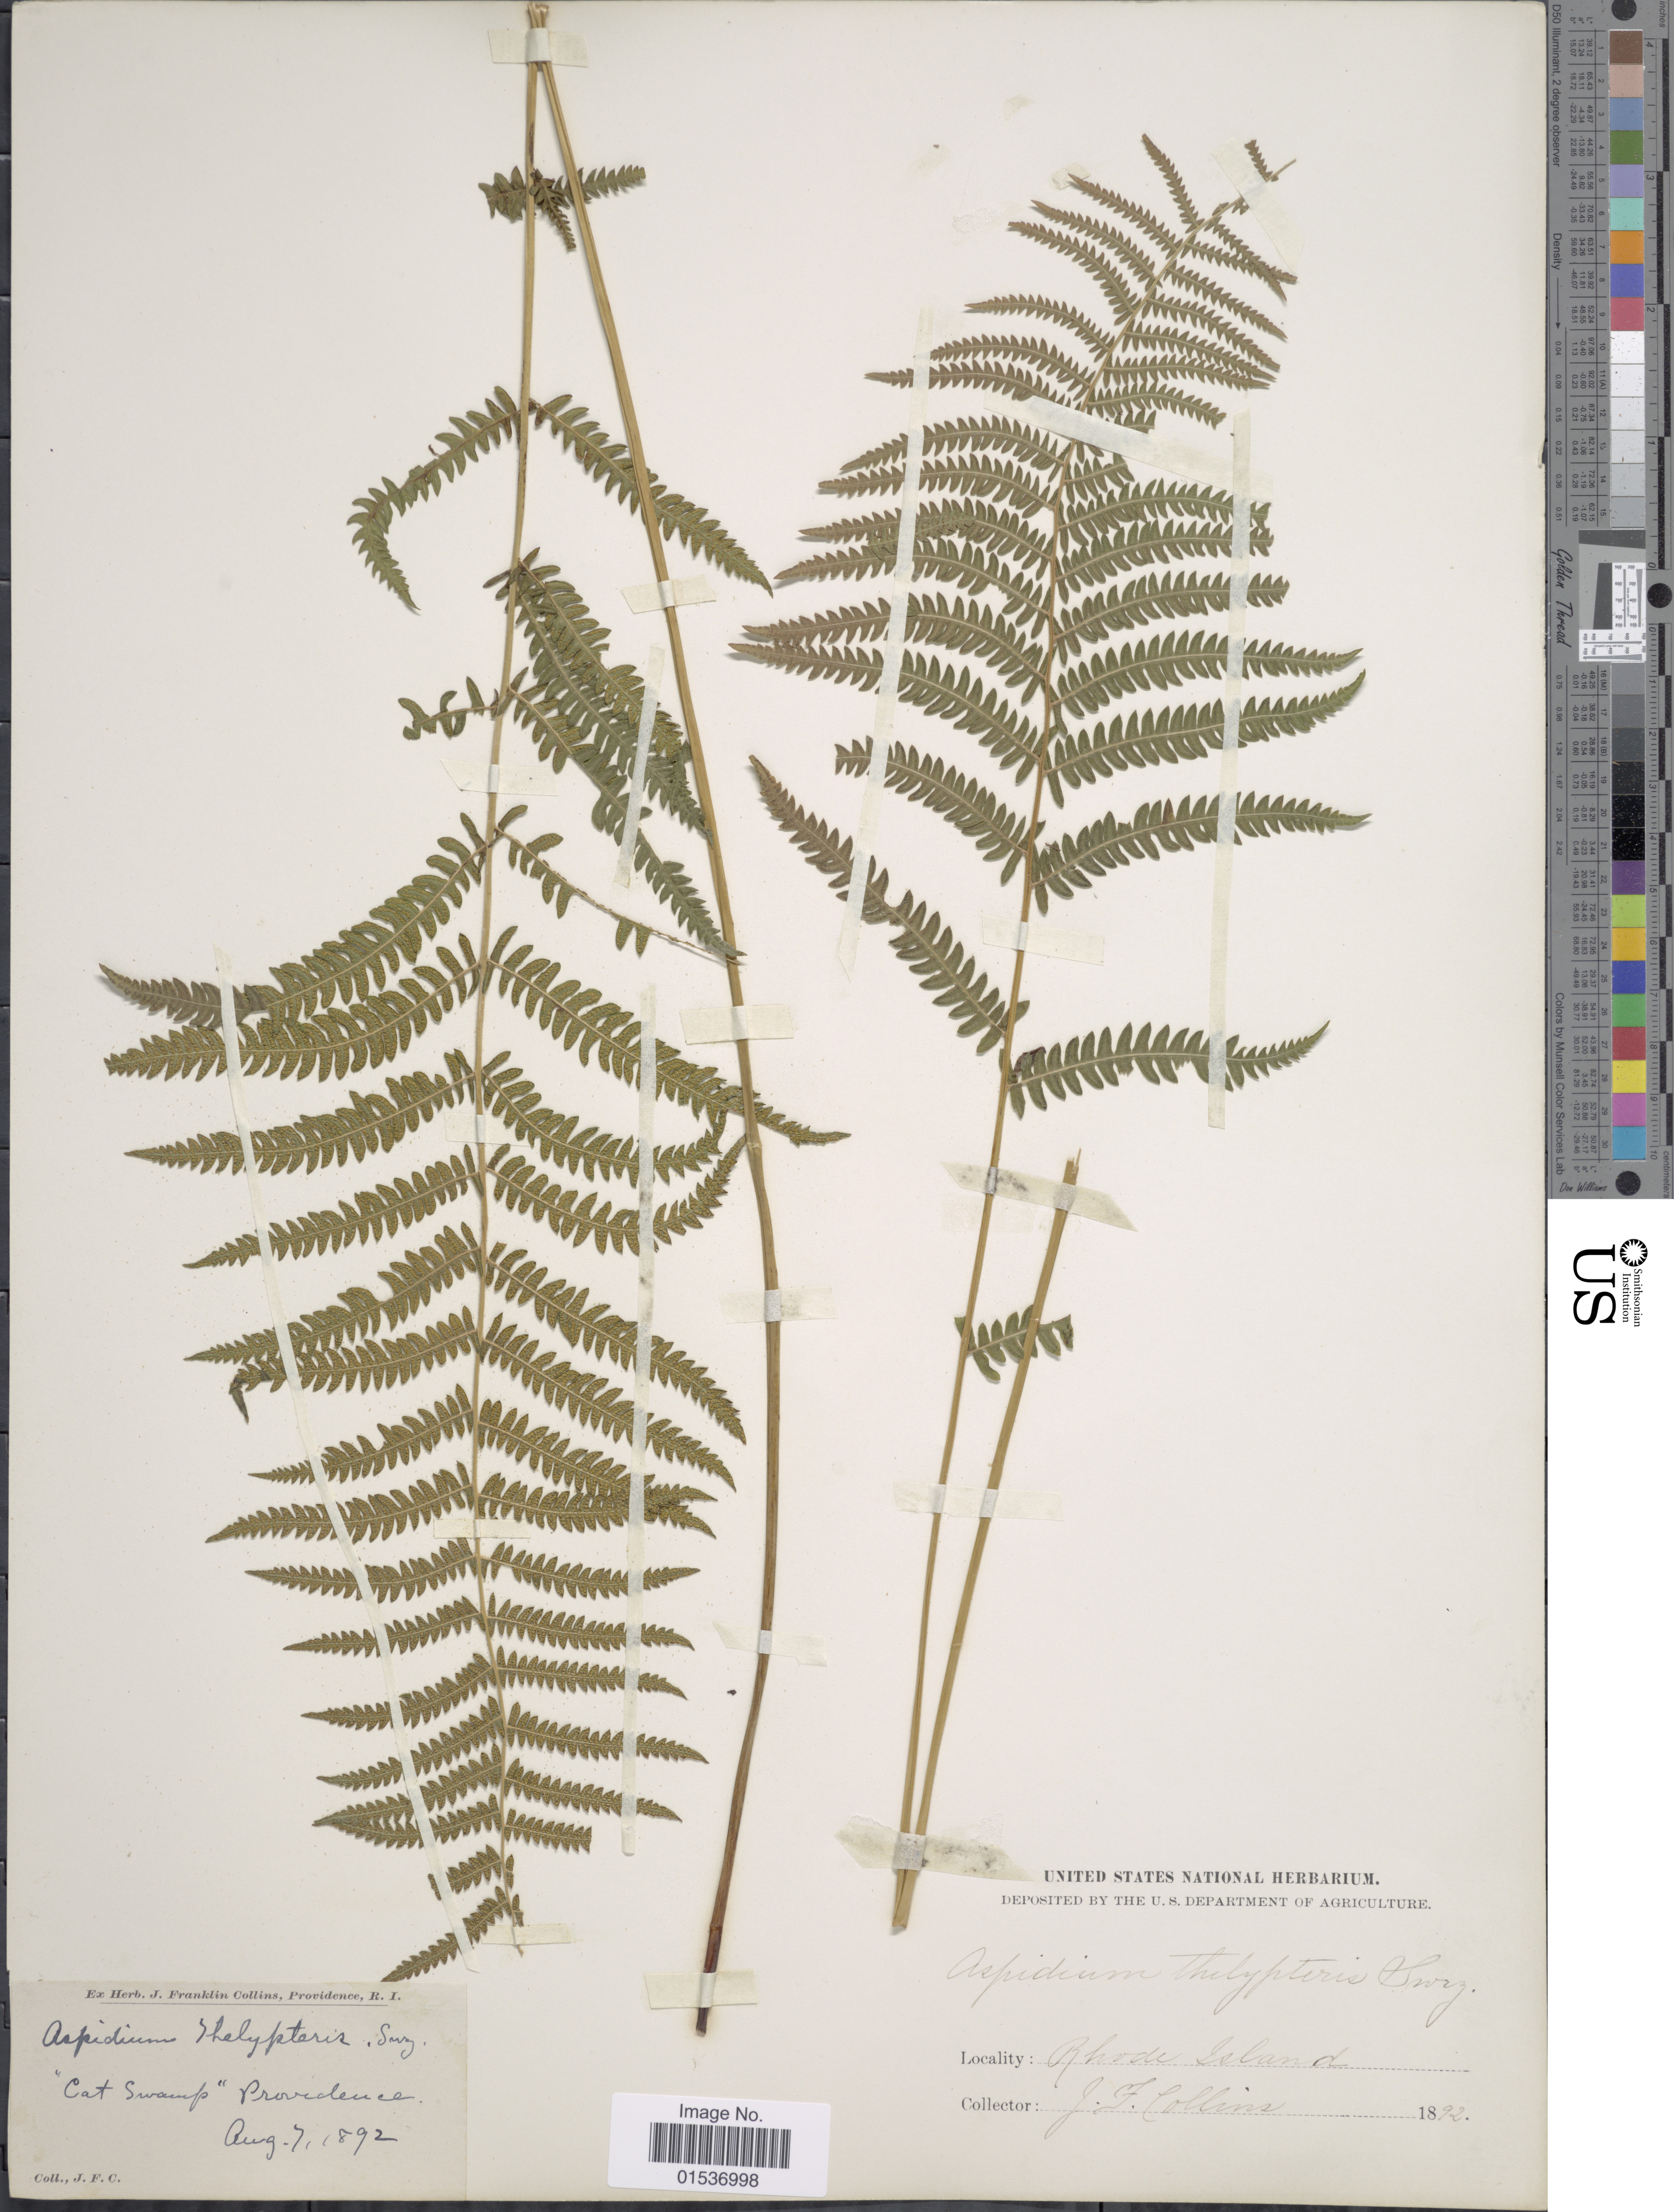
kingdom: Plantae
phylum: Tracheophyta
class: Polypodiopsida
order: Polypodiales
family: Thelypteridaceae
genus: Thelypteris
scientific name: Thelypteris palustris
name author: (Salisb.) Schott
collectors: J. Collins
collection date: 1892-08-07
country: United States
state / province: Rhode Island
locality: Cat Swamp